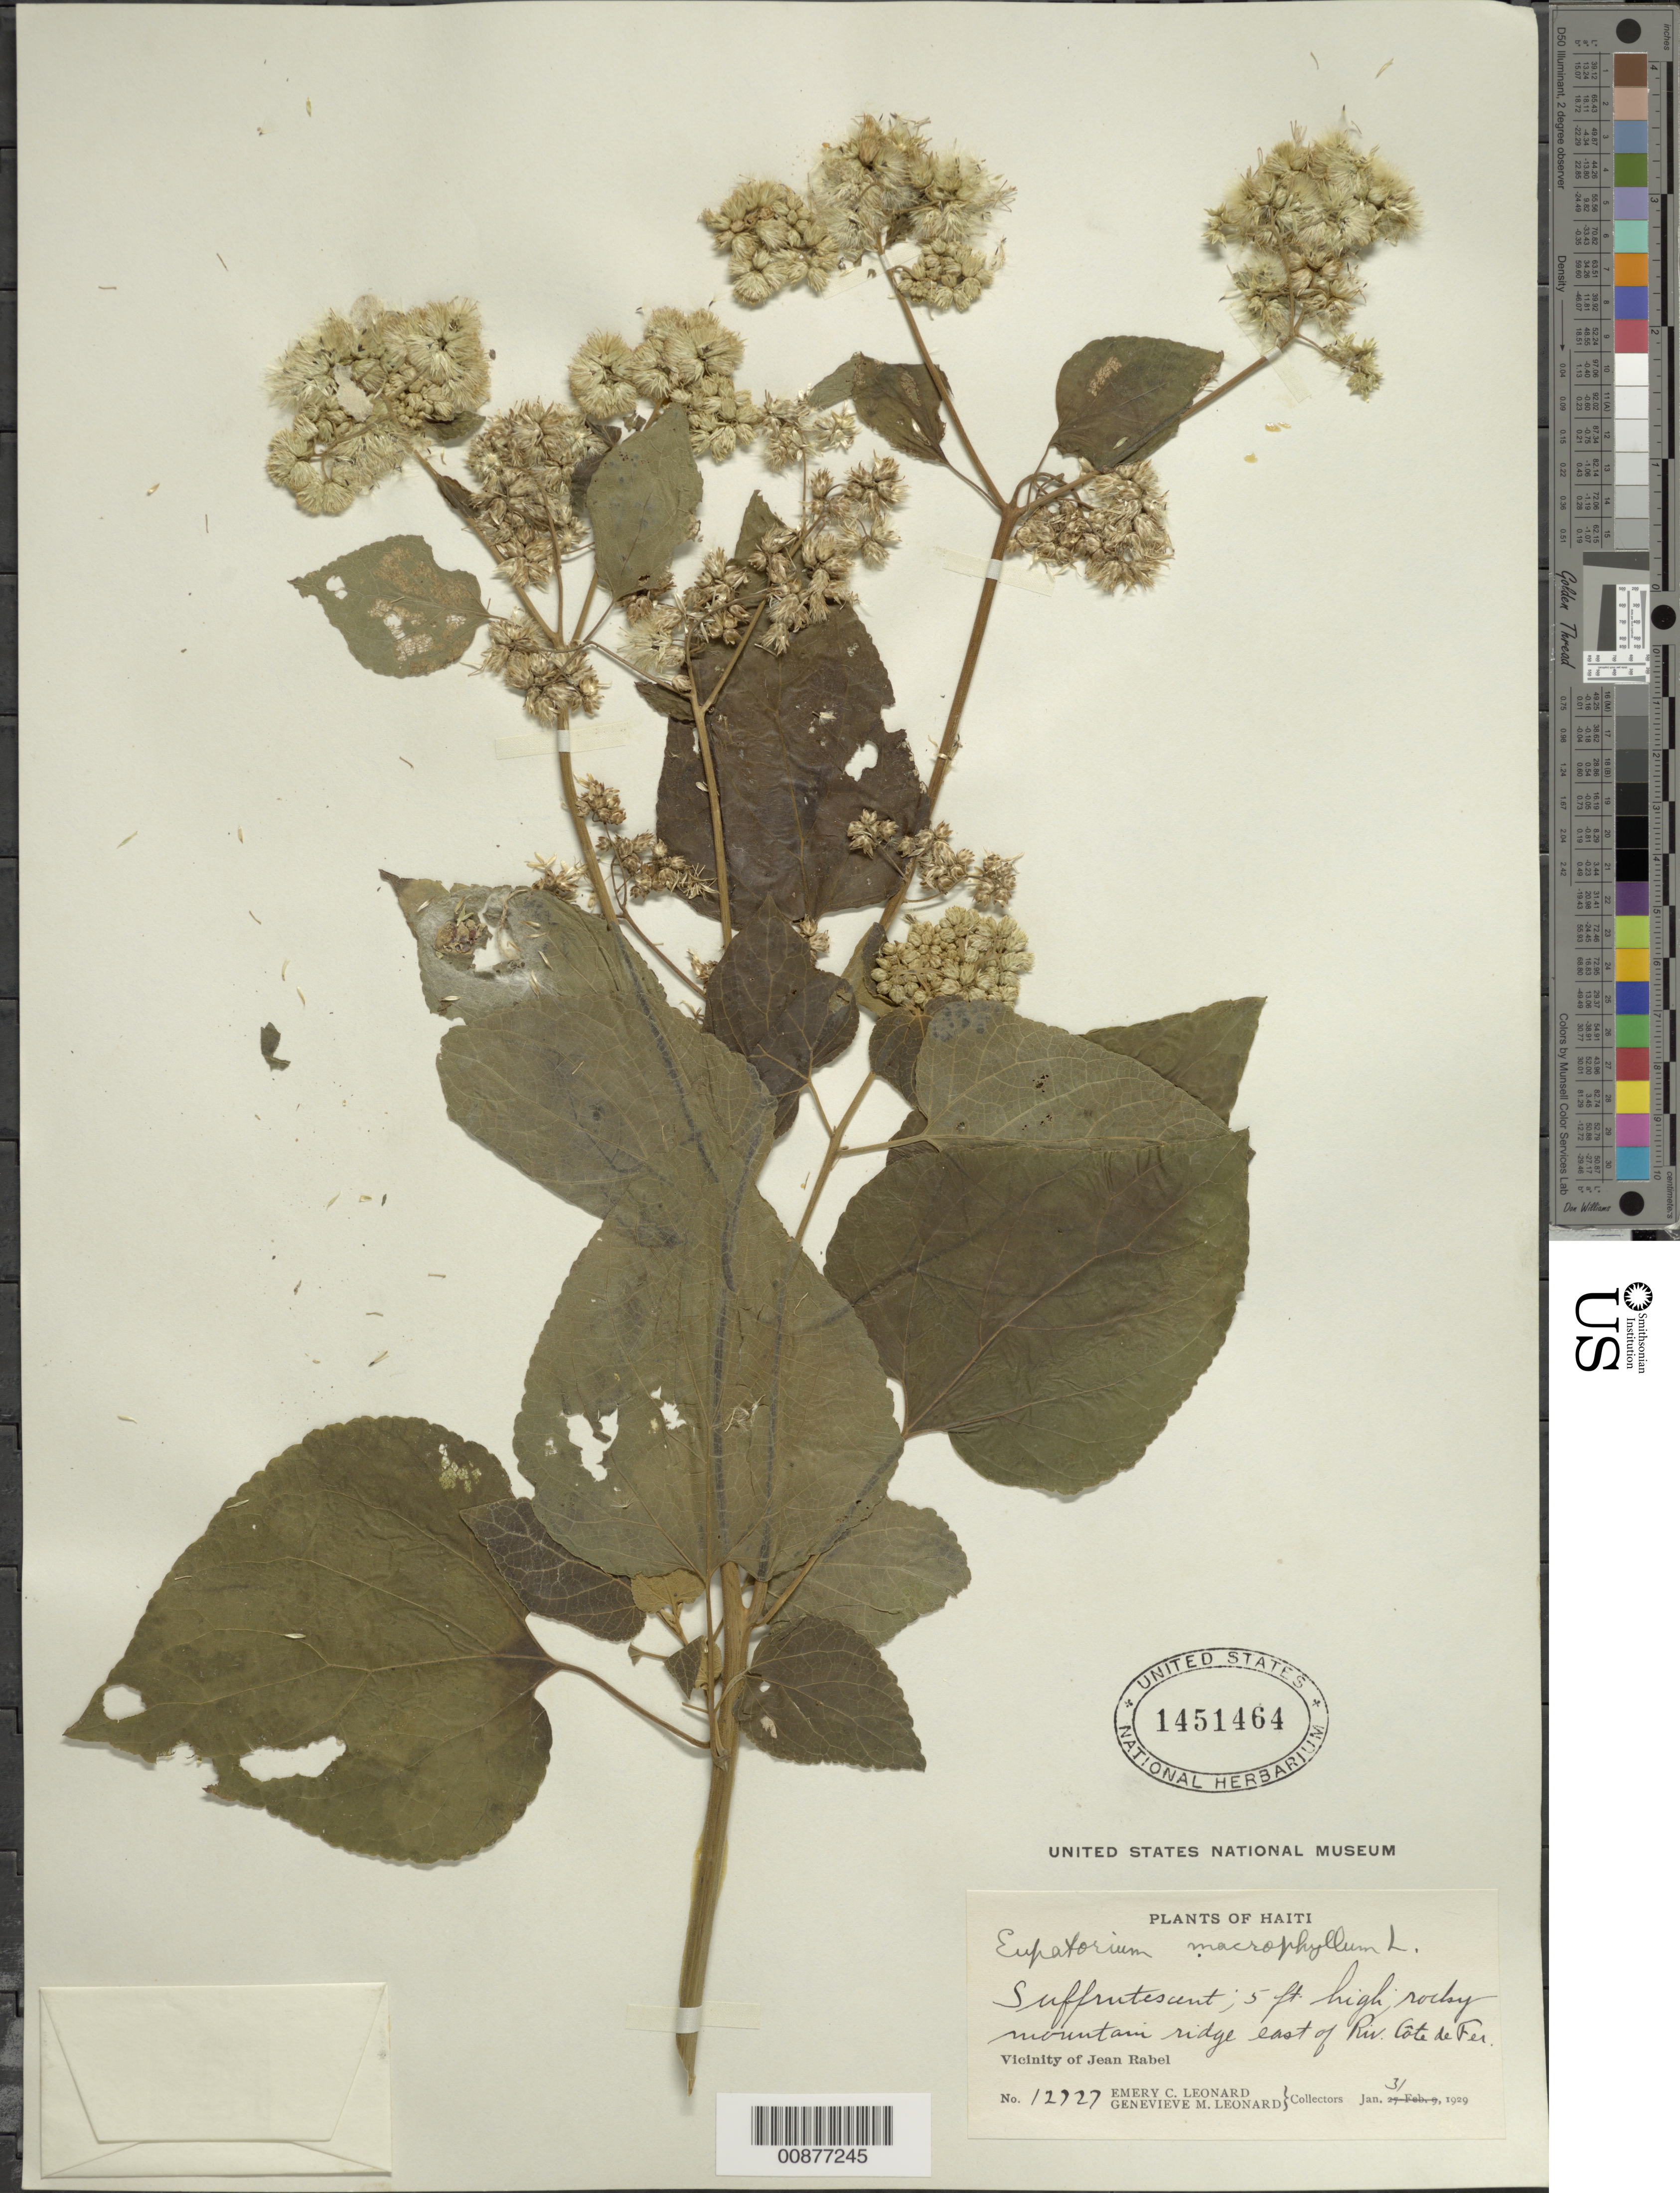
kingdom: Plantae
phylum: Tracheophyta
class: Magnoliopsida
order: Asterales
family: Asteraceae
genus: Hebeclinium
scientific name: Hebeclinium macrophyllum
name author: (L.) DC.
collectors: E. C. Leonard & G. M. Leonard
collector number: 12727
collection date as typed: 31 Jan 1929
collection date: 1929-01-31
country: Haiti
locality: Mountain ridge east of Riv. Côte de Fer. Vicinity of Jean Rabel.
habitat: Rocky mountain ridge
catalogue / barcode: US 1451464